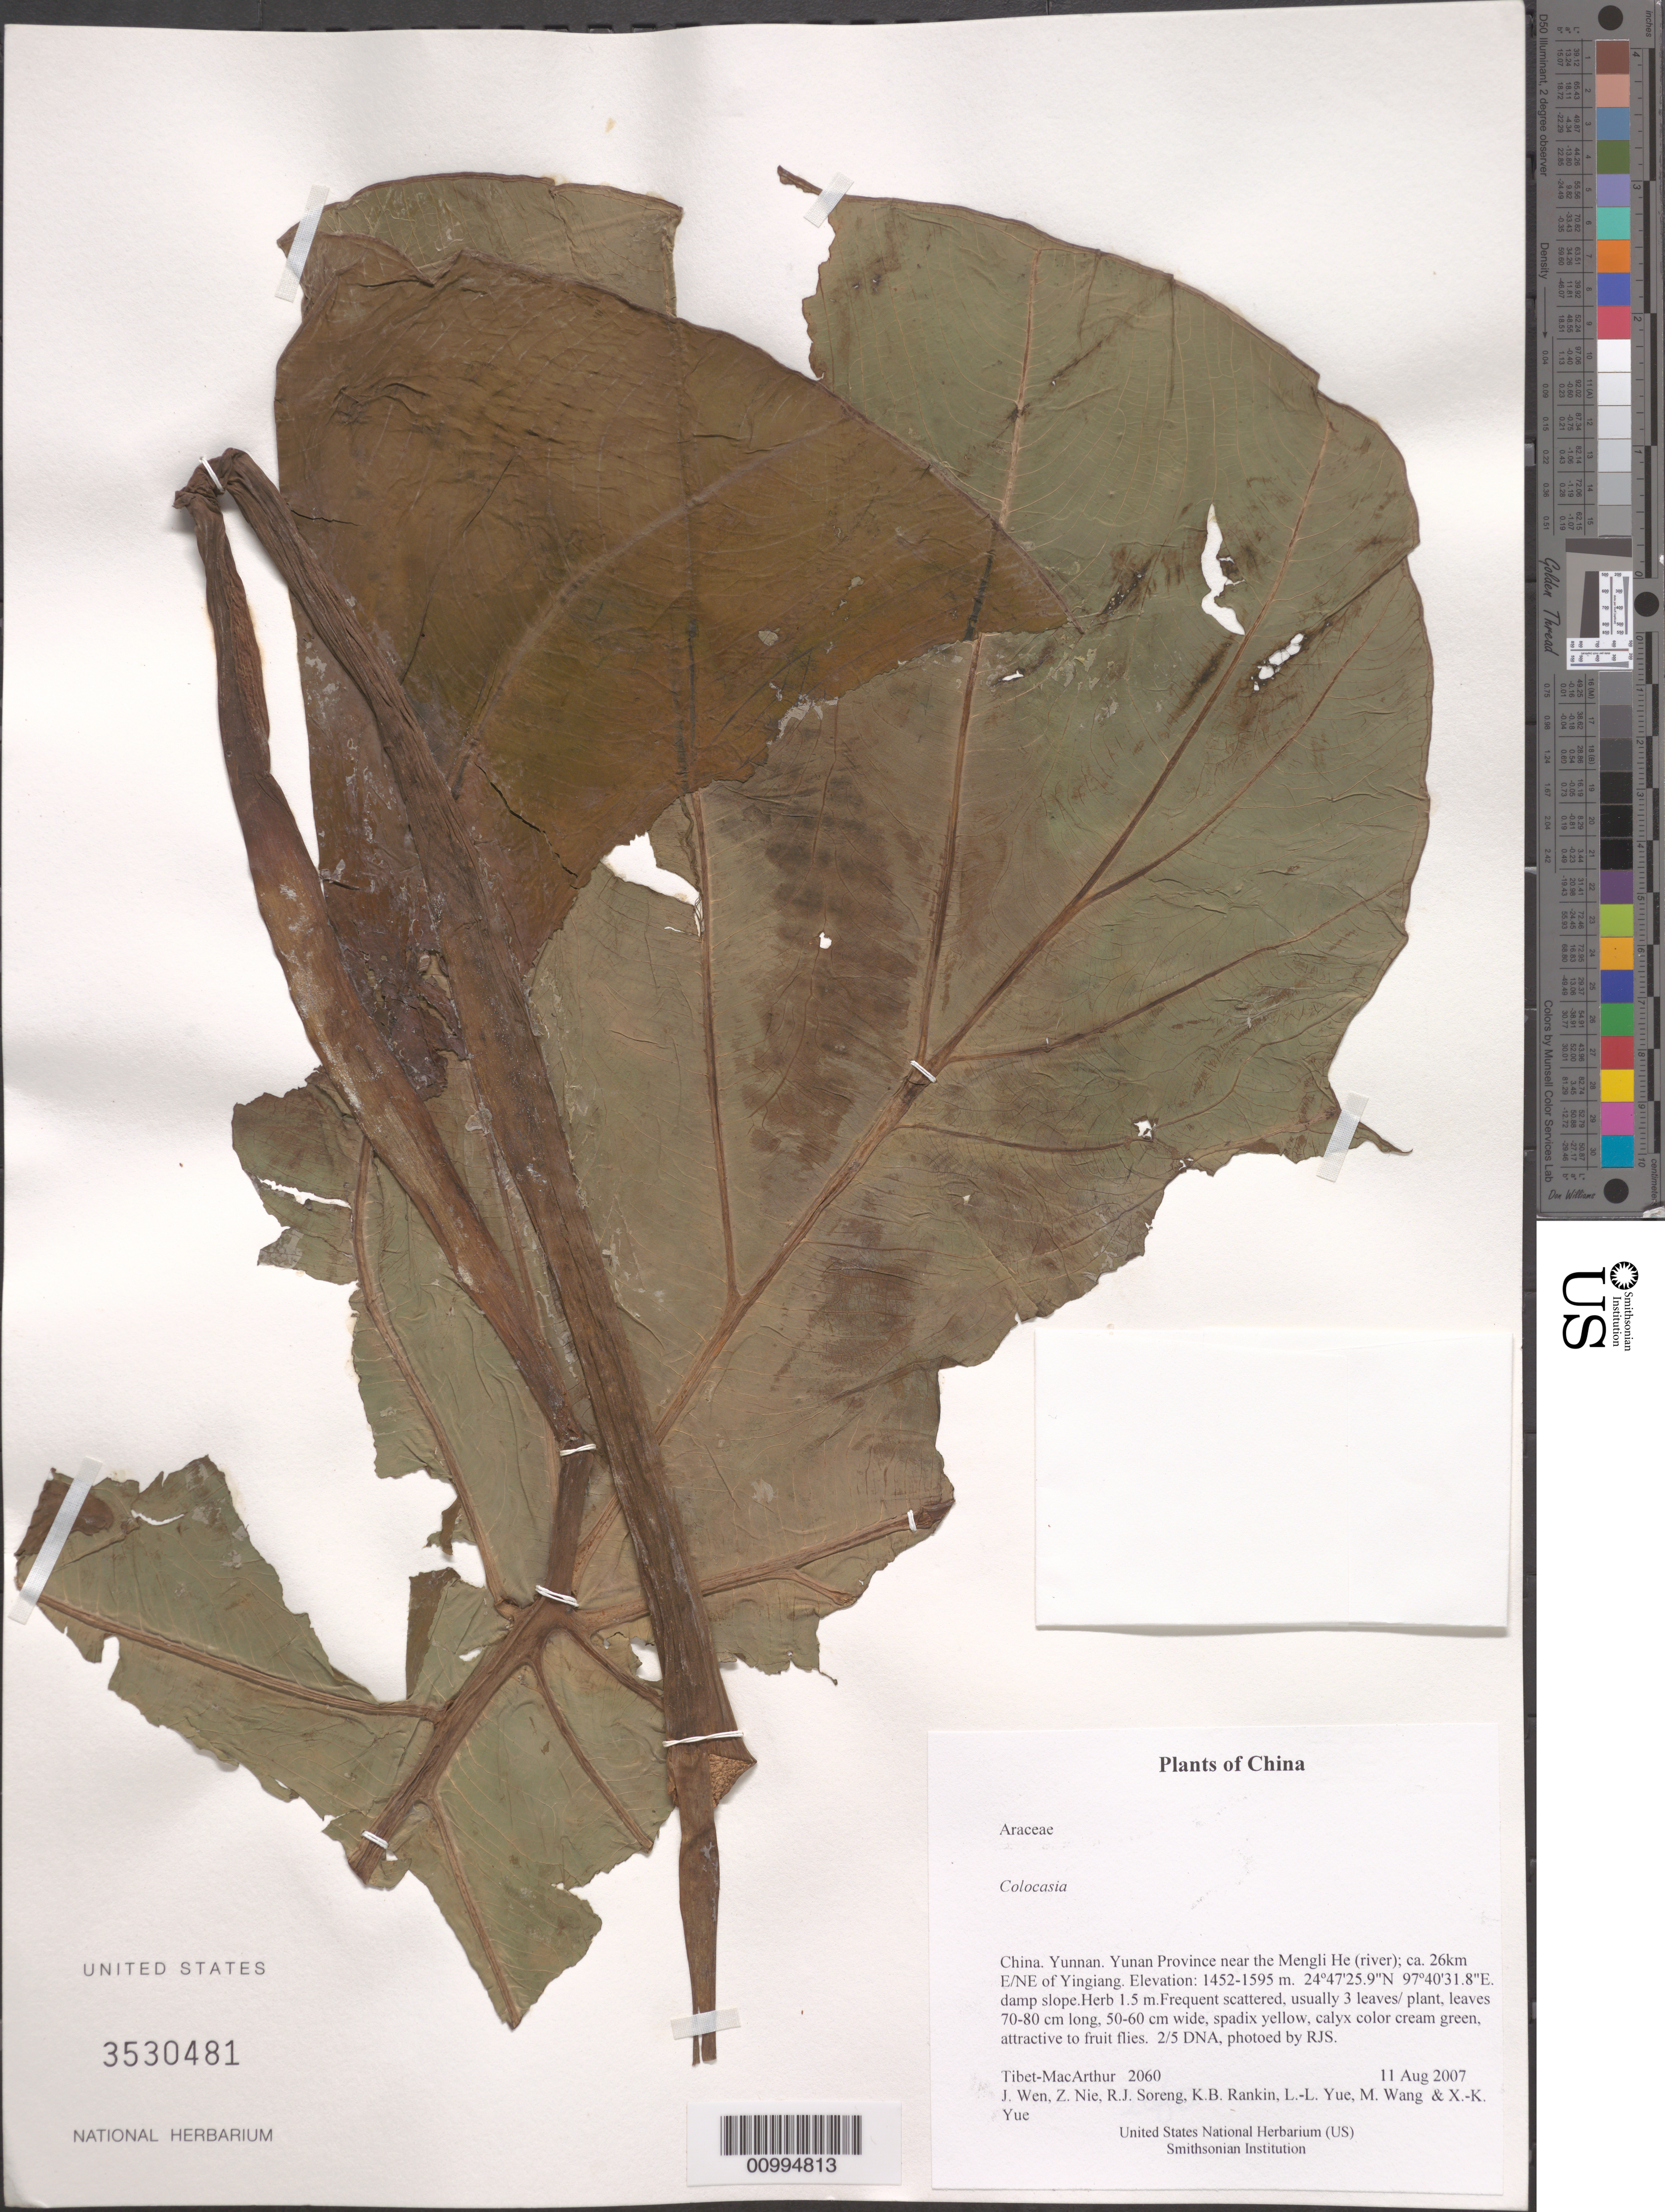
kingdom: Plantae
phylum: Tracheophyta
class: Liliopsida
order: Alismatales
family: Araceae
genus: Colocasia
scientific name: Colocasia sp.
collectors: Tibet-MacArthur, J. Wen, Z. Nie, R. J. Soreng, K. Rankin, L. Yue, M. Wang & X. Yue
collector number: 2060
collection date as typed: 11 Aug 2007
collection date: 2007-08-11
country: China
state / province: Yunnan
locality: Yunan Province near the Mengli He (river); ca. 26km E/NE of Yingiang.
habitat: damp slope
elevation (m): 1452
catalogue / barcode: US 3530481